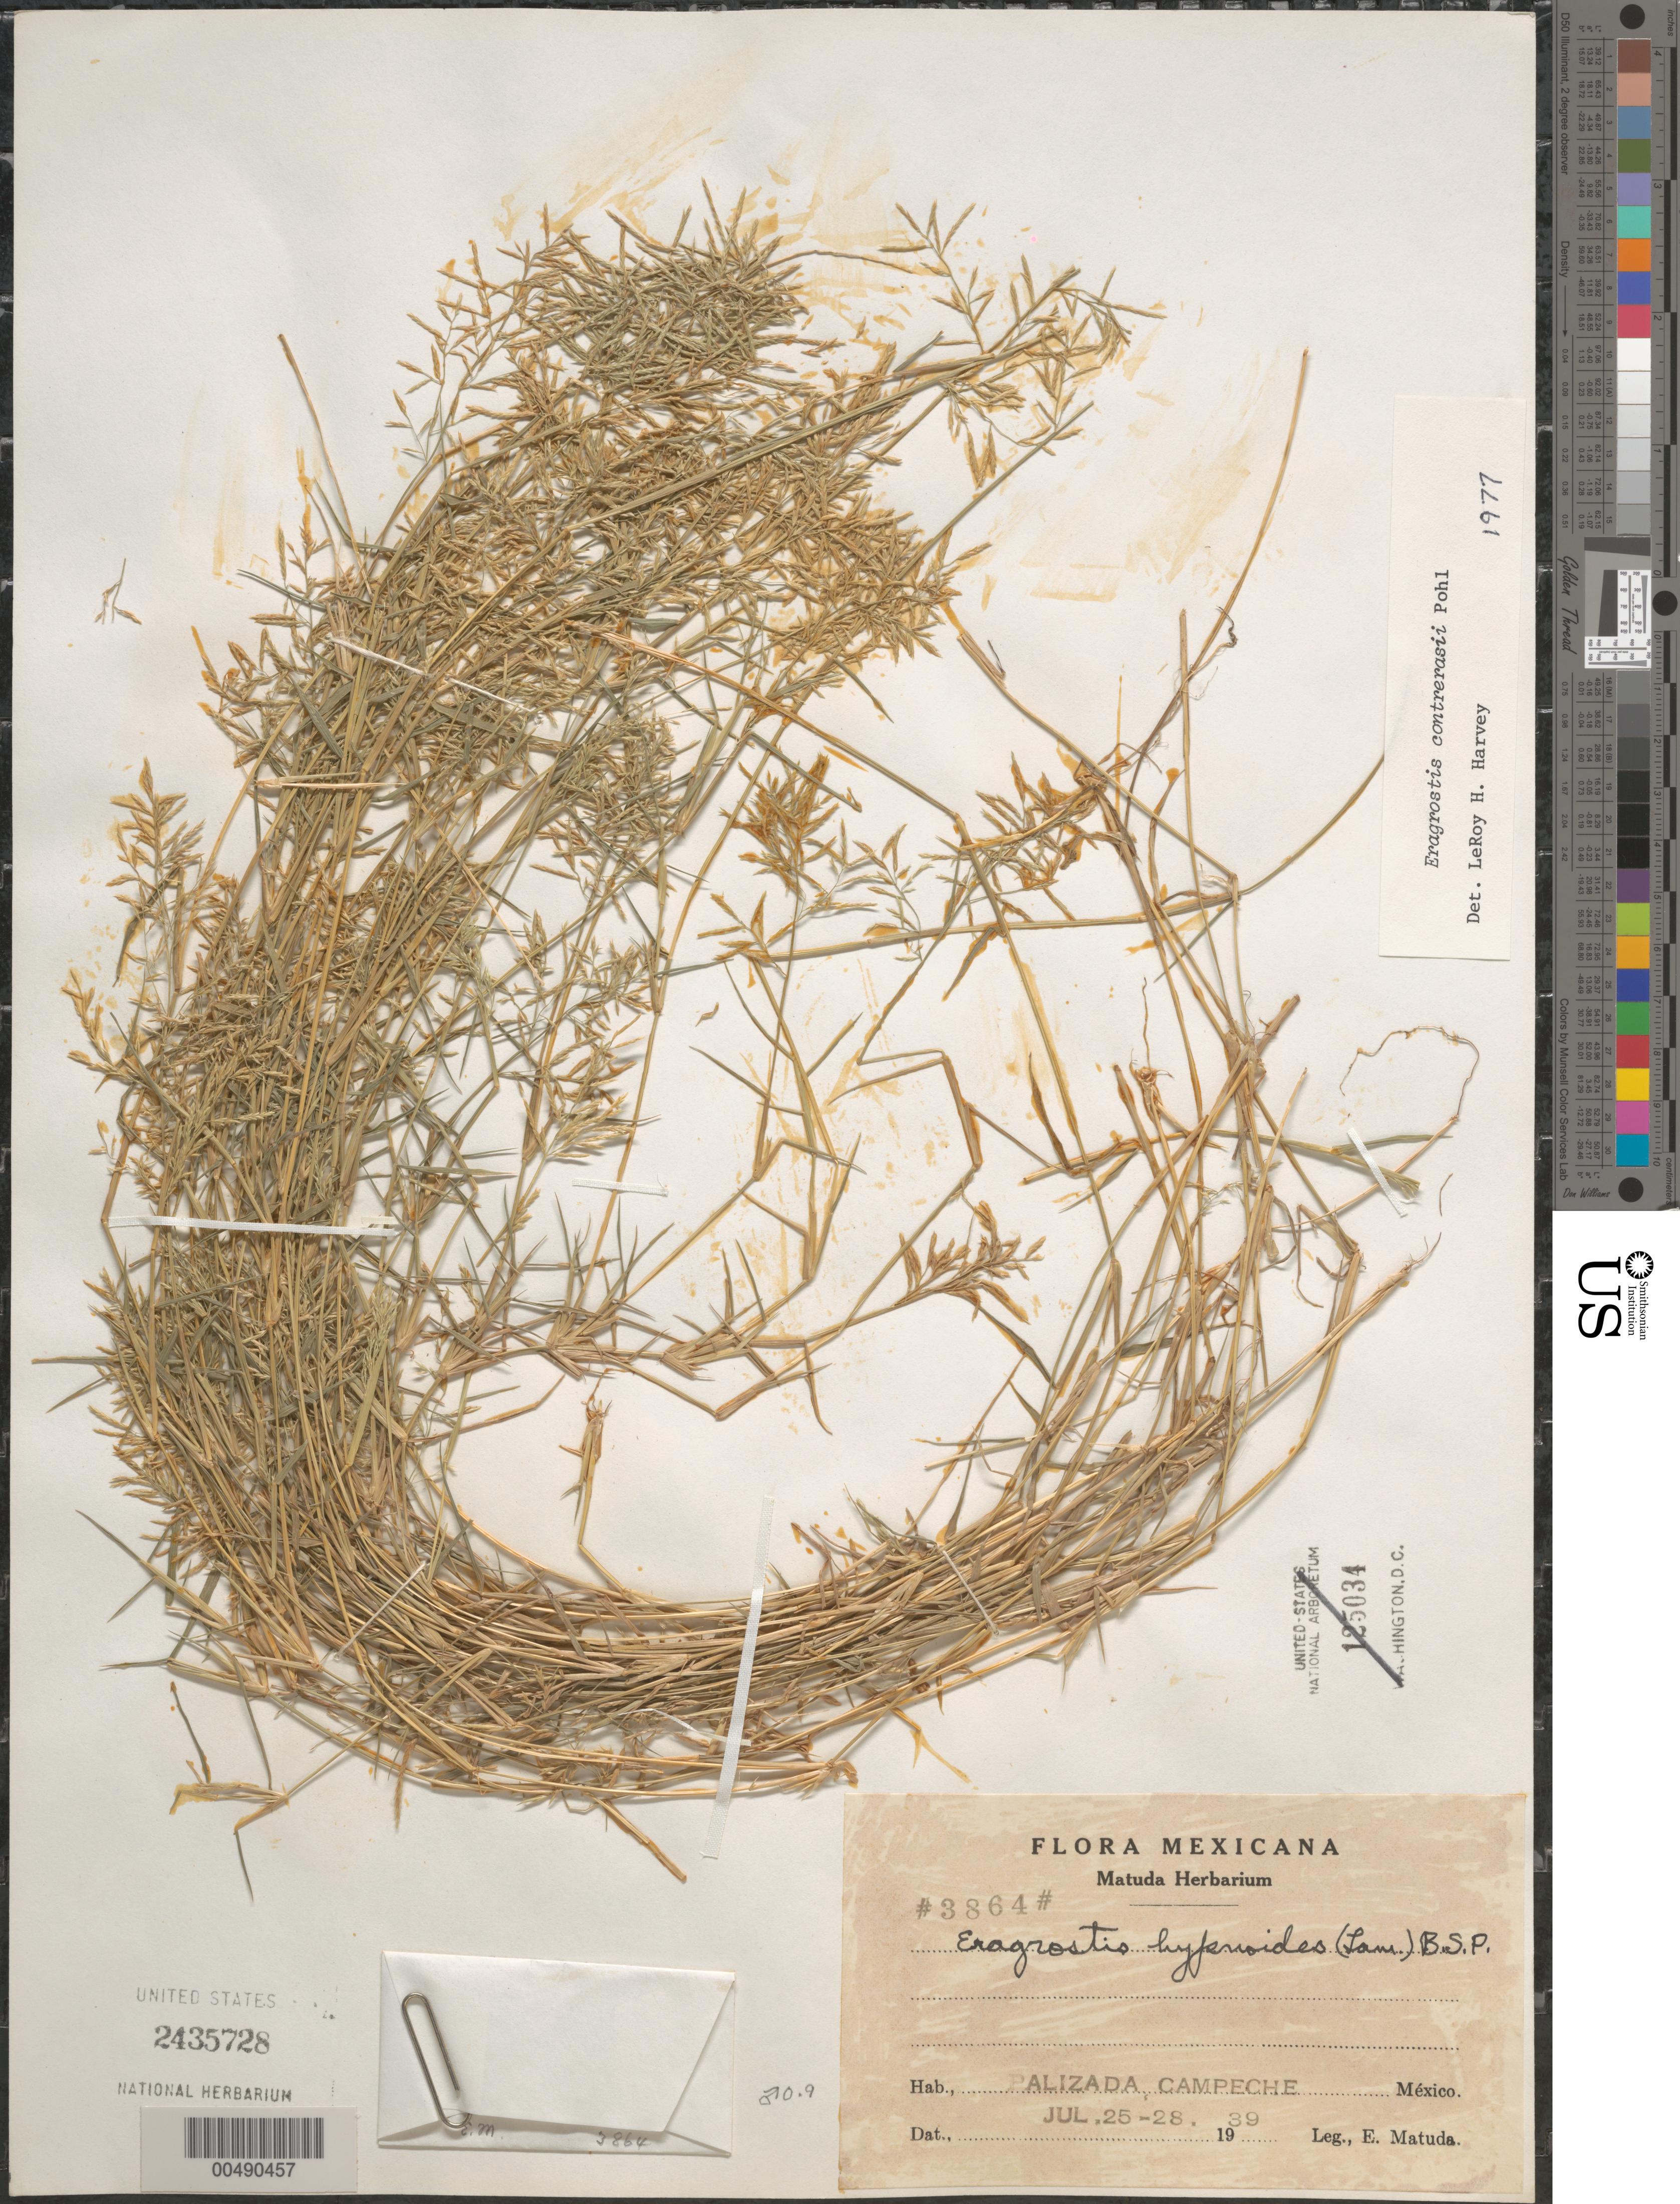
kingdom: Plantae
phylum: Tracheophyta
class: Liliopsida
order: Poales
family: Poaceae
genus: Eragrostis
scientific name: Eragrostis contrerasii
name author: R.W. Pohl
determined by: Harvey, L. H.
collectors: E. Matuda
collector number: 3864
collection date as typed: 25 Jul 1939 to 28 Jul 1939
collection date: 1939-07-25/1939-07-28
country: Mexico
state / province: Chiapas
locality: Palizada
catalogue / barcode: US 2435728